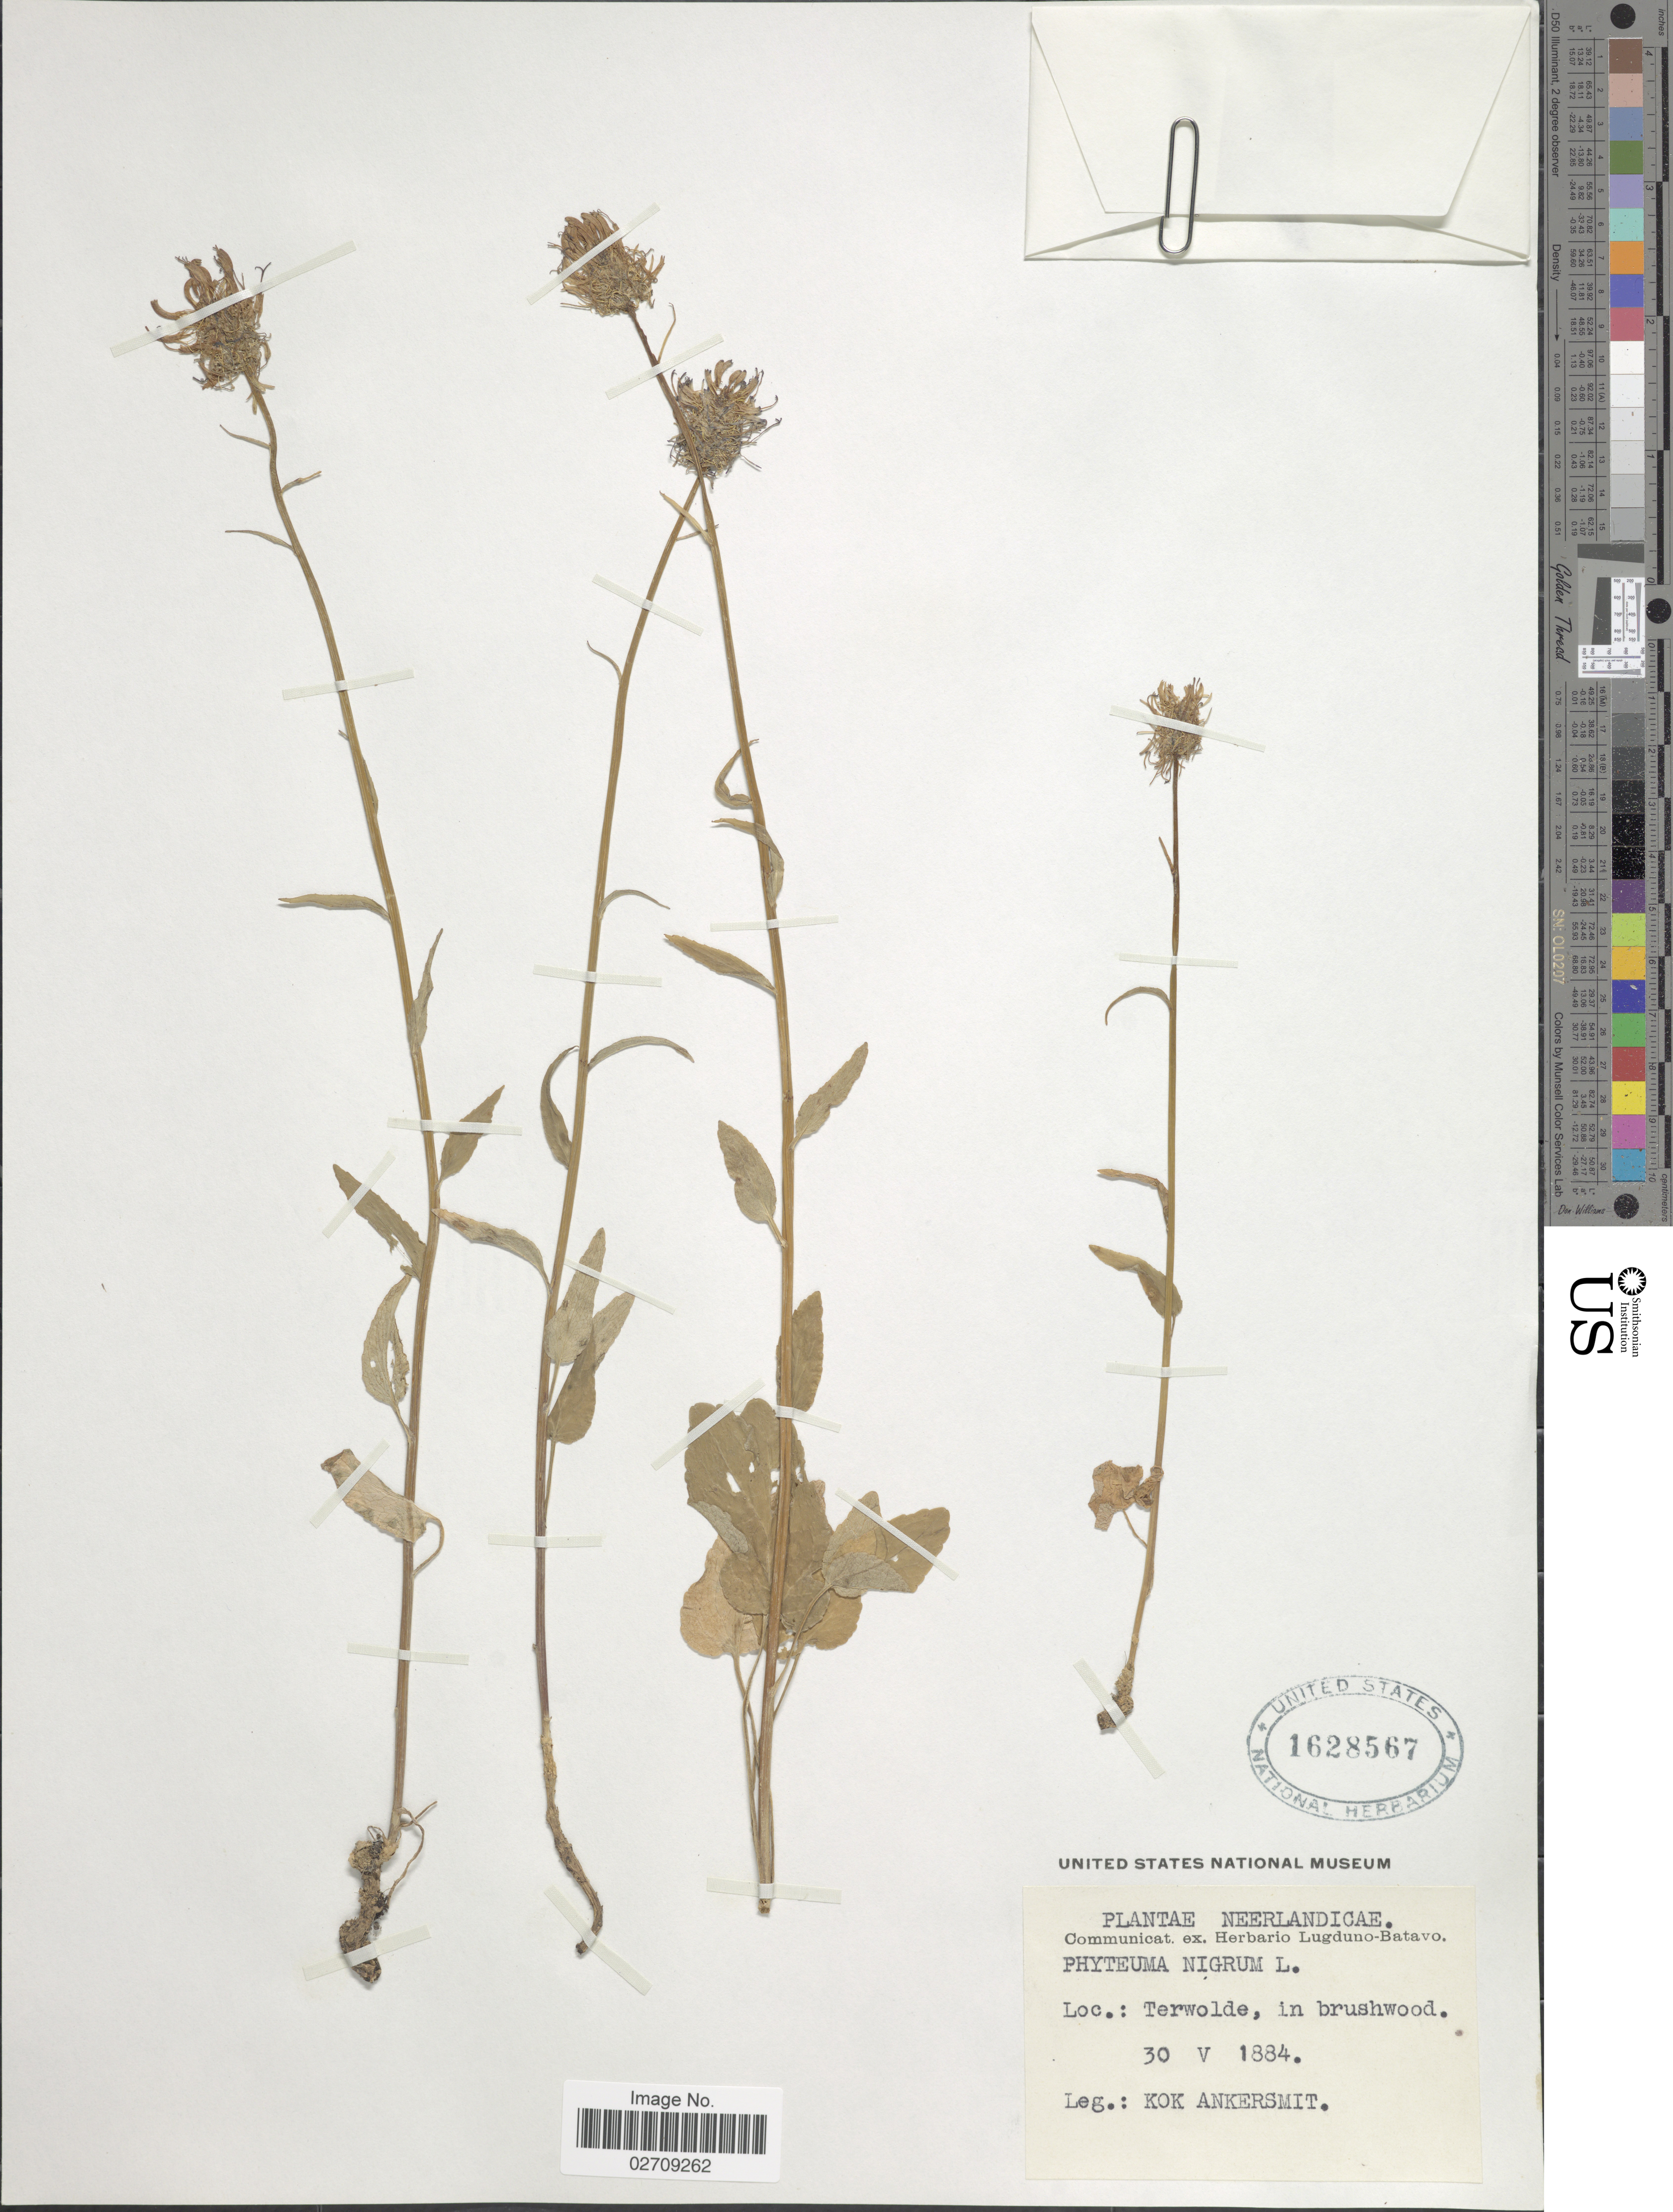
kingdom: Plantae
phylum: Tracheophyta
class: Magnoliopsida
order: Asterales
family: Campanulaceae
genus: Phyteuma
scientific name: Phyteuma nigrum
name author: F.W. Schmidt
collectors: Kok Ankersmit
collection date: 1884-05-30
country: Netherlands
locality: Neerlandicae. Terwolde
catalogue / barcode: US 1628567